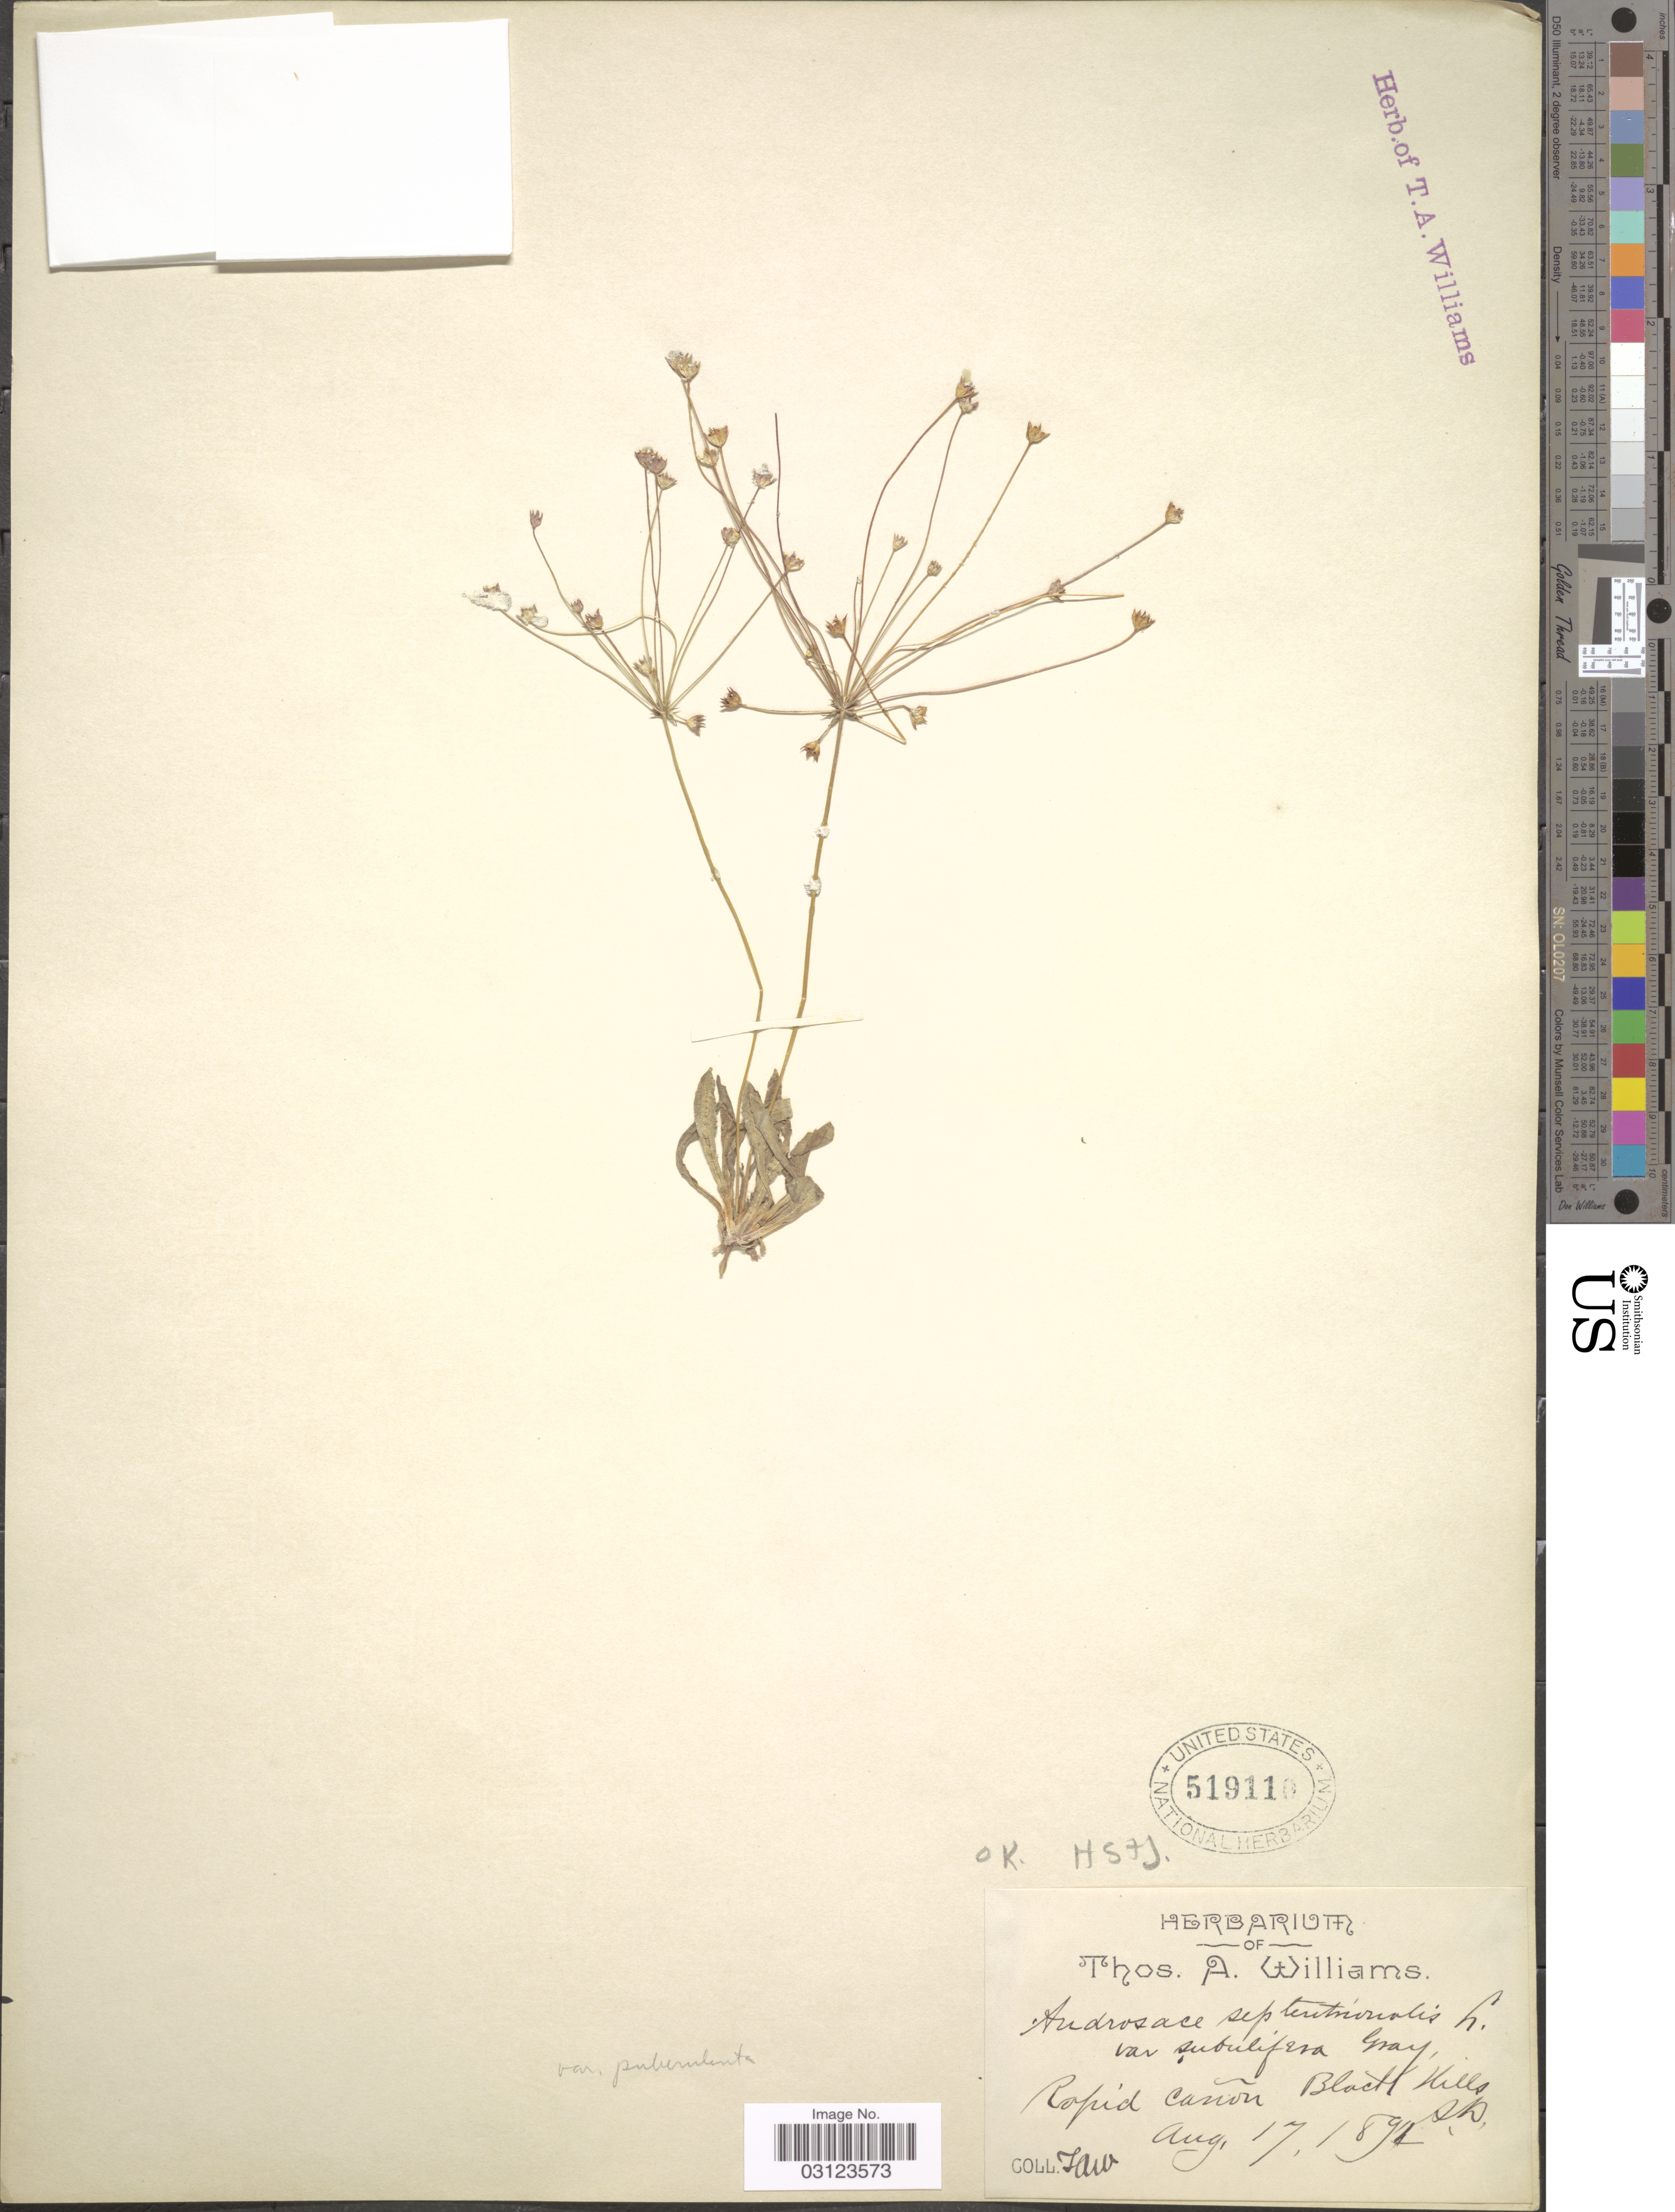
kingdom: Plantae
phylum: Tracheophyta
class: Magnoliopsida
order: Ericales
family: Primulaceae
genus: Androsace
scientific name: Androsace septentrionalis var. puberulenta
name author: (Rydb.) R. Knuth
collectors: T. A. Williams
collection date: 1892-08-17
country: United States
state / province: South Dakota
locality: Rapid cañon, Black Hills.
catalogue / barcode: US 519110